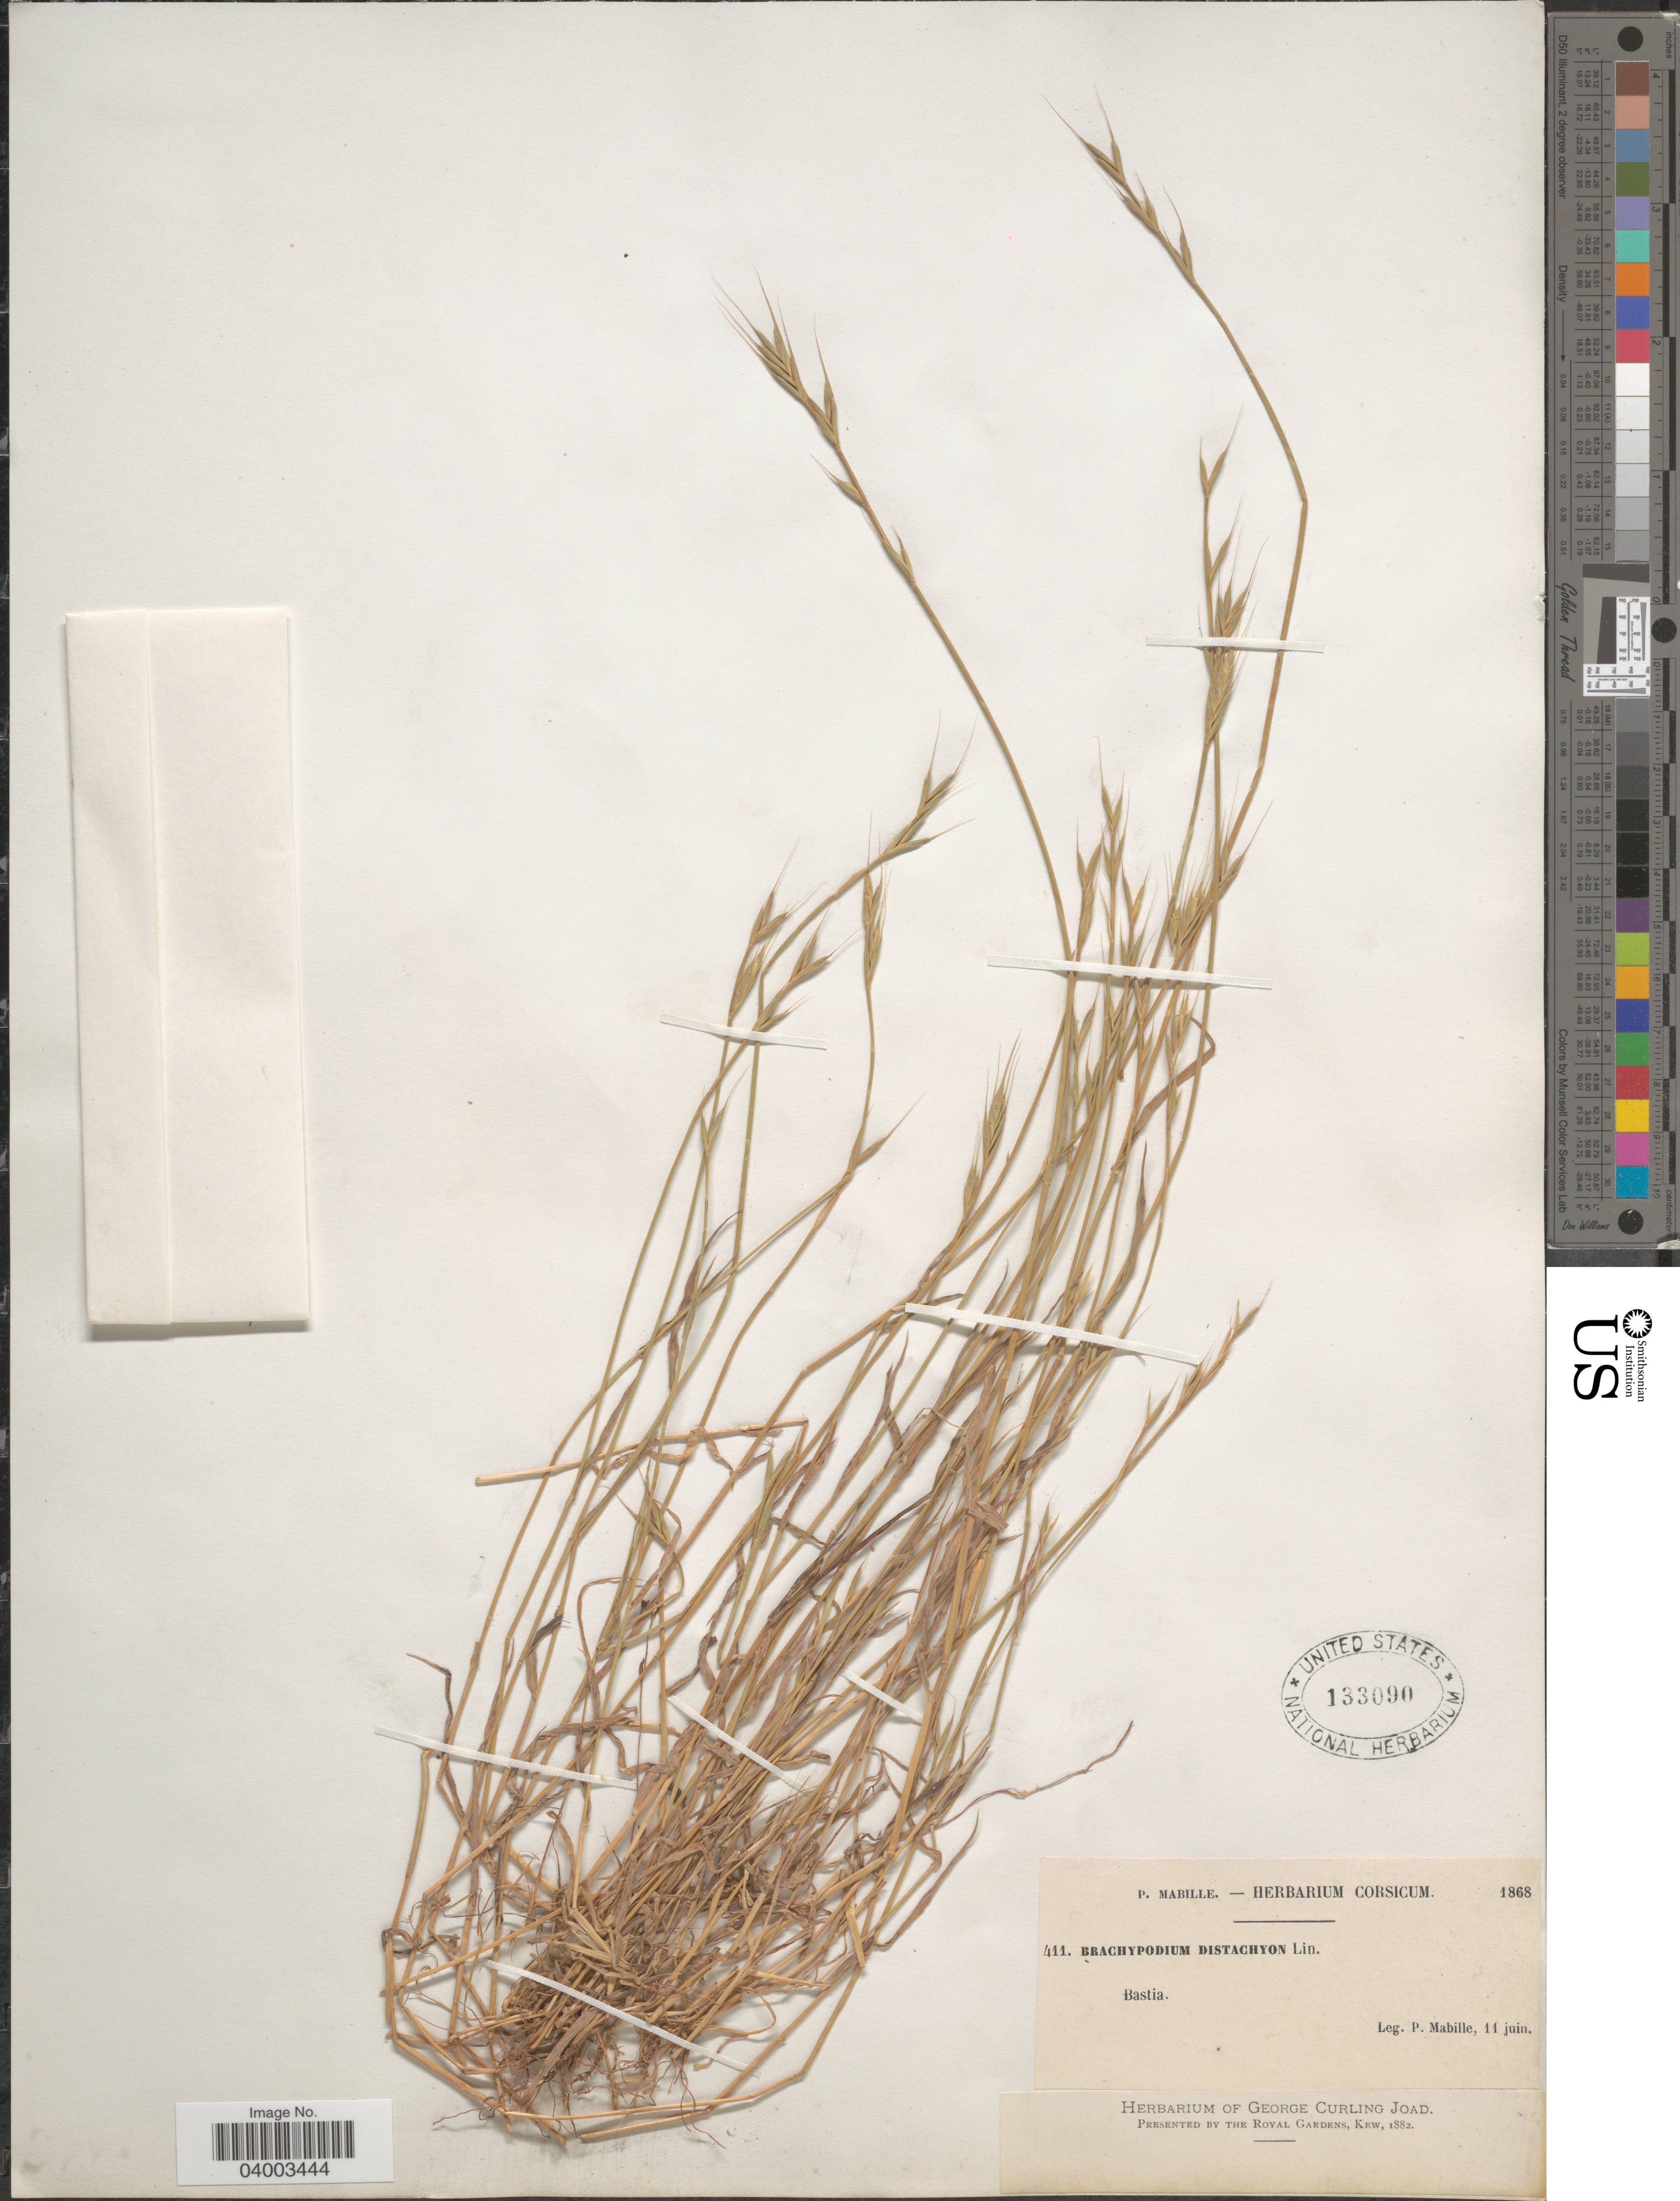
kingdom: Plantae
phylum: Tracheophyta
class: Liliopsida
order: Poales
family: Poaceae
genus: Brachypodium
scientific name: Brachypodium distachyon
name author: (L.) P. Beauv.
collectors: P. Mabille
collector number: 411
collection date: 1868-06-11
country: France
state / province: Corsica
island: Corse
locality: Bastia.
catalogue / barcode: US 133090